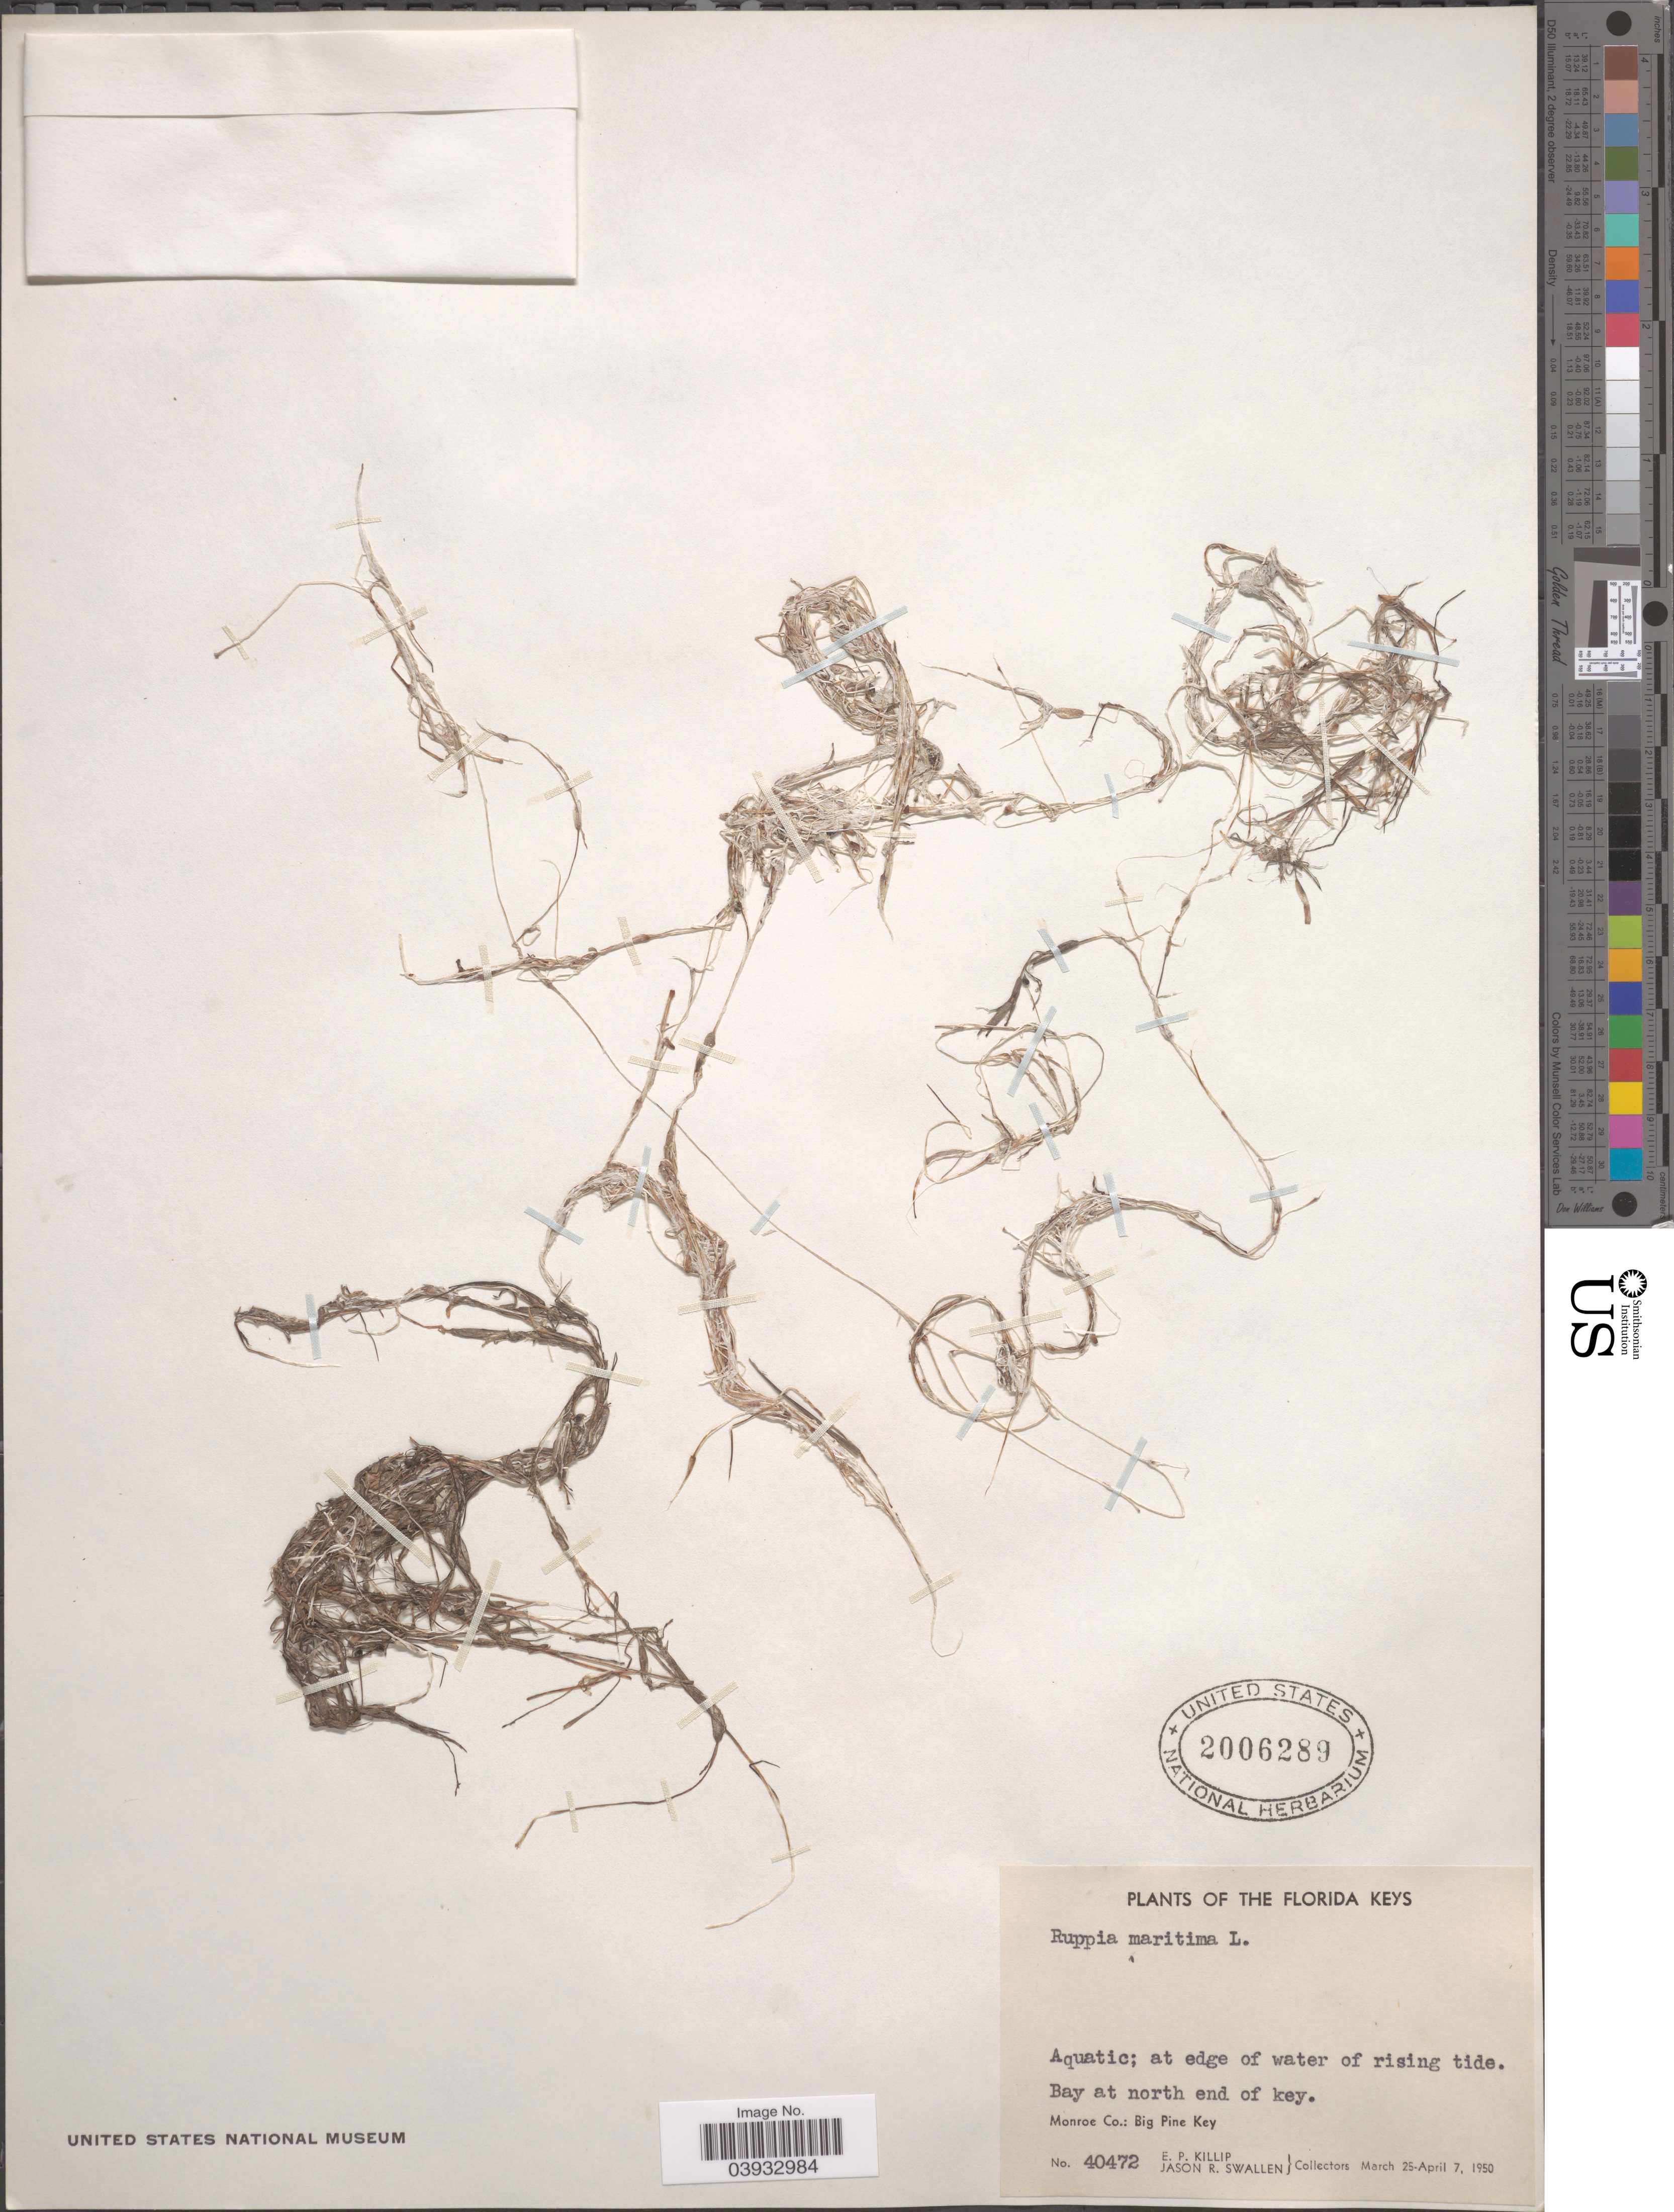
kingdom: Plantae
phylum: Tracheophyta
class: Liliopsida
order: Alismatales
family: Ruppiaceae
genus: Ruppia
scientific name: Ruppia maritima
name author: L.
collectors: E. P. Killip & J. R. Swallen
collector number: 40472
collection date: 1950-03-25/1950-04-07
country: United States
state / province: Florida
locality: The Florida Keys. Bay at north end of key. Monroe Co.: Big Pine Key.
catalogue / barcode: US 2006289